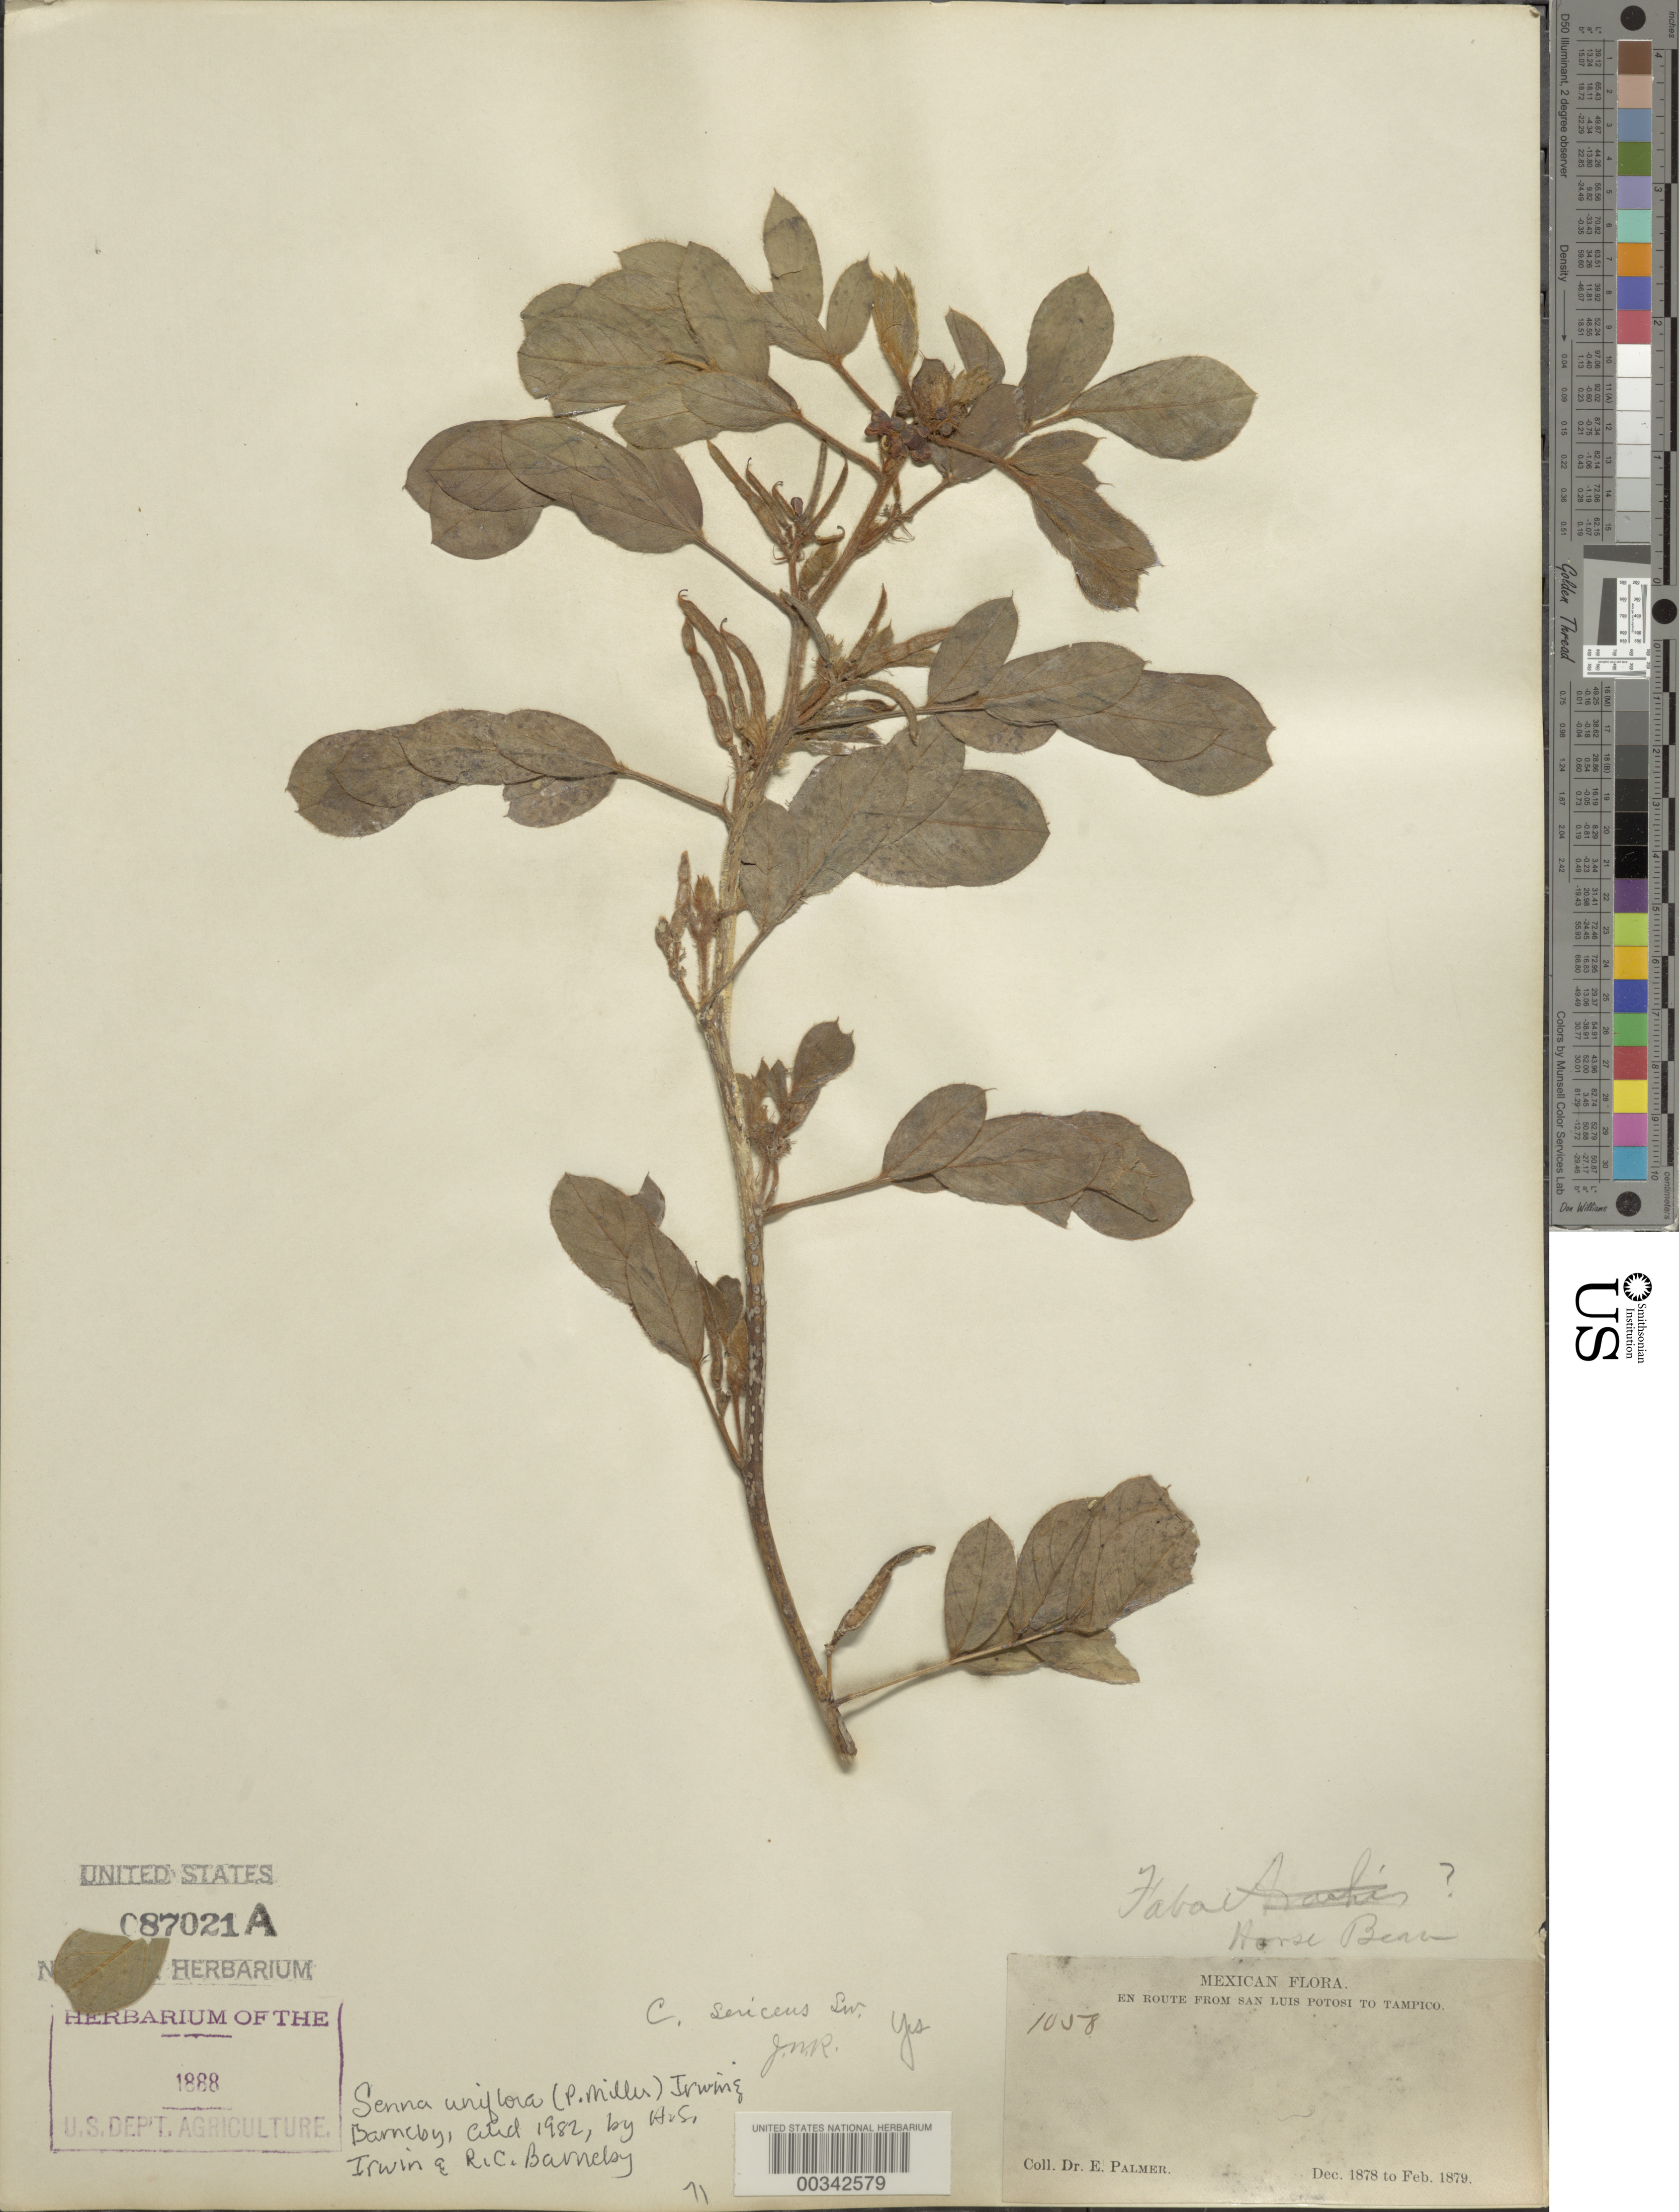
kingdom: Plantae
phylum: Tracheophyta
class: Magnoliopsida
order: Fabales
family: Fabaceae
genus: Senna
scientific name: Senna uniflora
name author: (Mill.) H.S. Irwin & Barneby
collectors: E. Palmer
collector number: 1058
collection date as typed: Dec 1878 to -- Feb 1879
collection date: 1878-12/1879-02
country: Mexico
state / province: San Luis Potosí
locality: En route from San Luis Potosi to tampico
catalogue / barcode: US 87021A